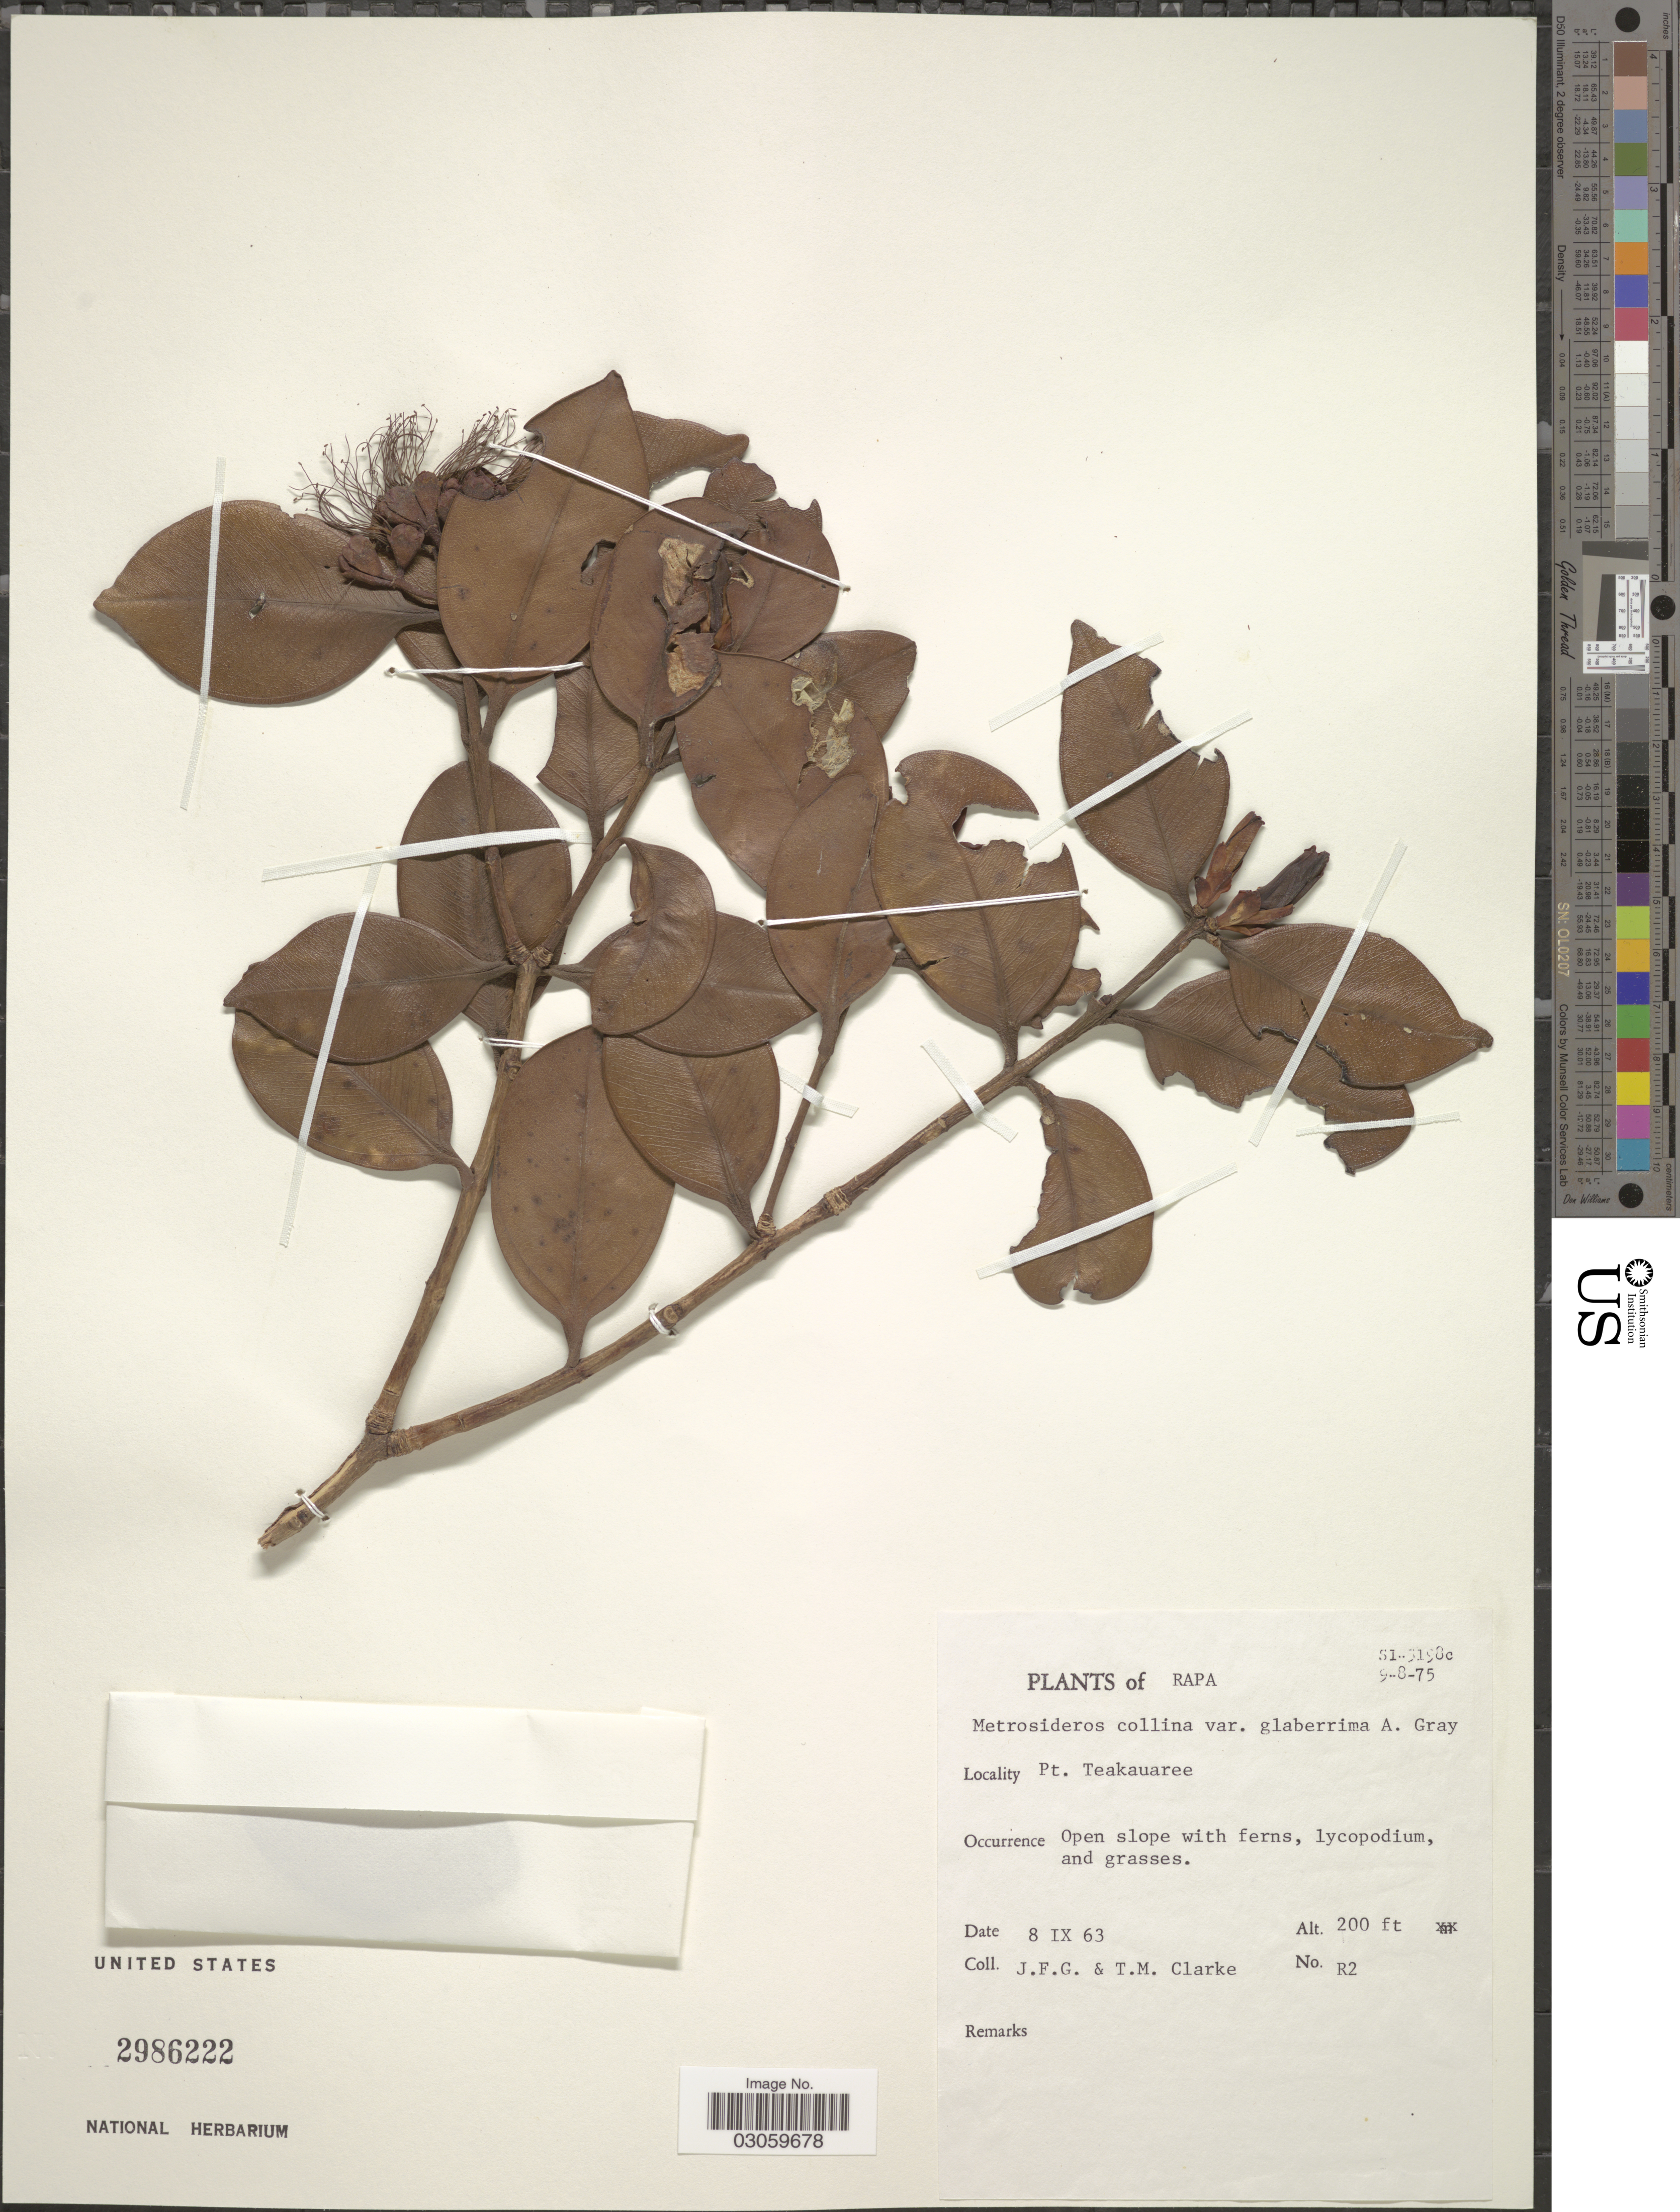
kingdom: Plantae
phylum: Tracheophyta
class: Magnoliopsida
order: Myrtales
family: Myrtaceae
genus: Metrosideros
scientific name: Metrosideros collina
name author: (J.R. Forst. & G. Forst.) A. Gray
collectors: J. F. Clarke & T. M. Clarke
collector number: R2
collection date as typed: Transcribed d/m/y: 8/9/63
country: French Polynesia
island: Rapa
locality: Rapa. Pt. Teakauaree.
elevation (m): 61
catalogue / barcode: US 2986222